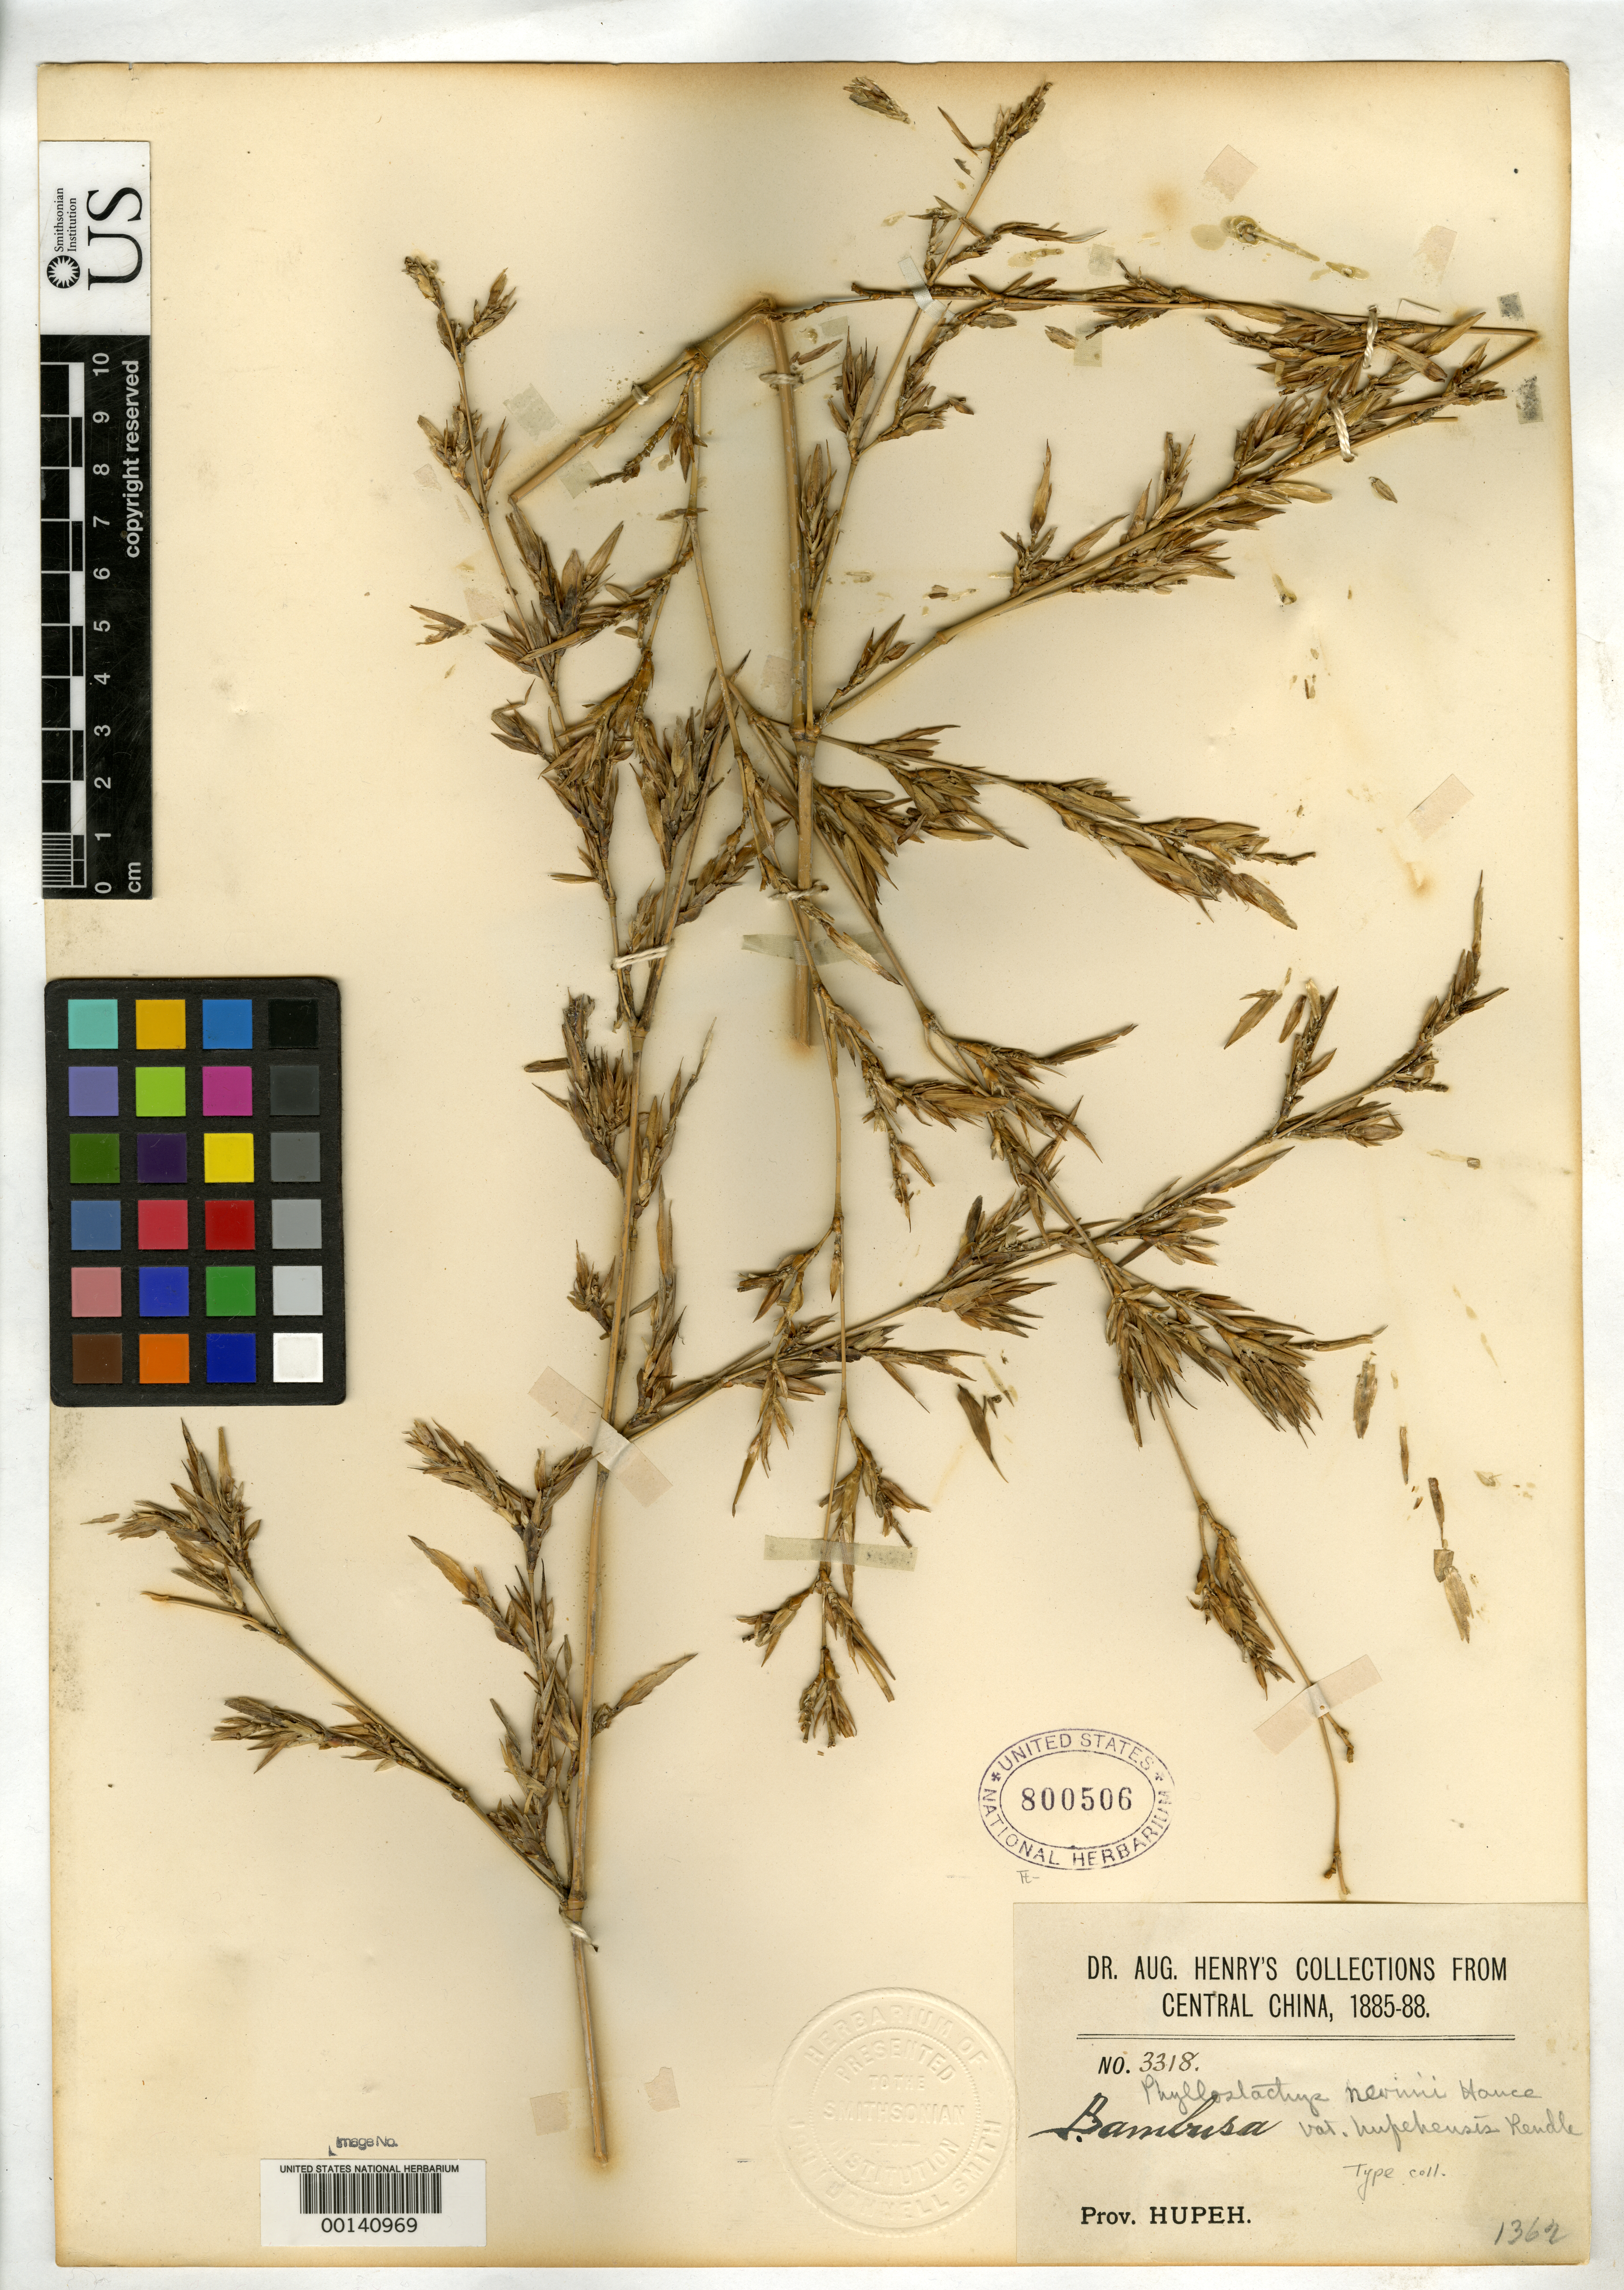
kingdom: Plantae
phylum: Tracheophyta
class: Liliopsida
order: Poales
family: Poaceae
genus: Phyllostachys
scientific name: Phyllostachys nevinii var. hupehensis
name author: Rendle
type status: Isotype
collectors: A. Henry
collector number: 3318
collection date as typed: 1885 to -- --- 1888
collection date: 1885/1888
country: China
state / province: Hubei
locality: Ichang.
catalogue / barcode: US 800506